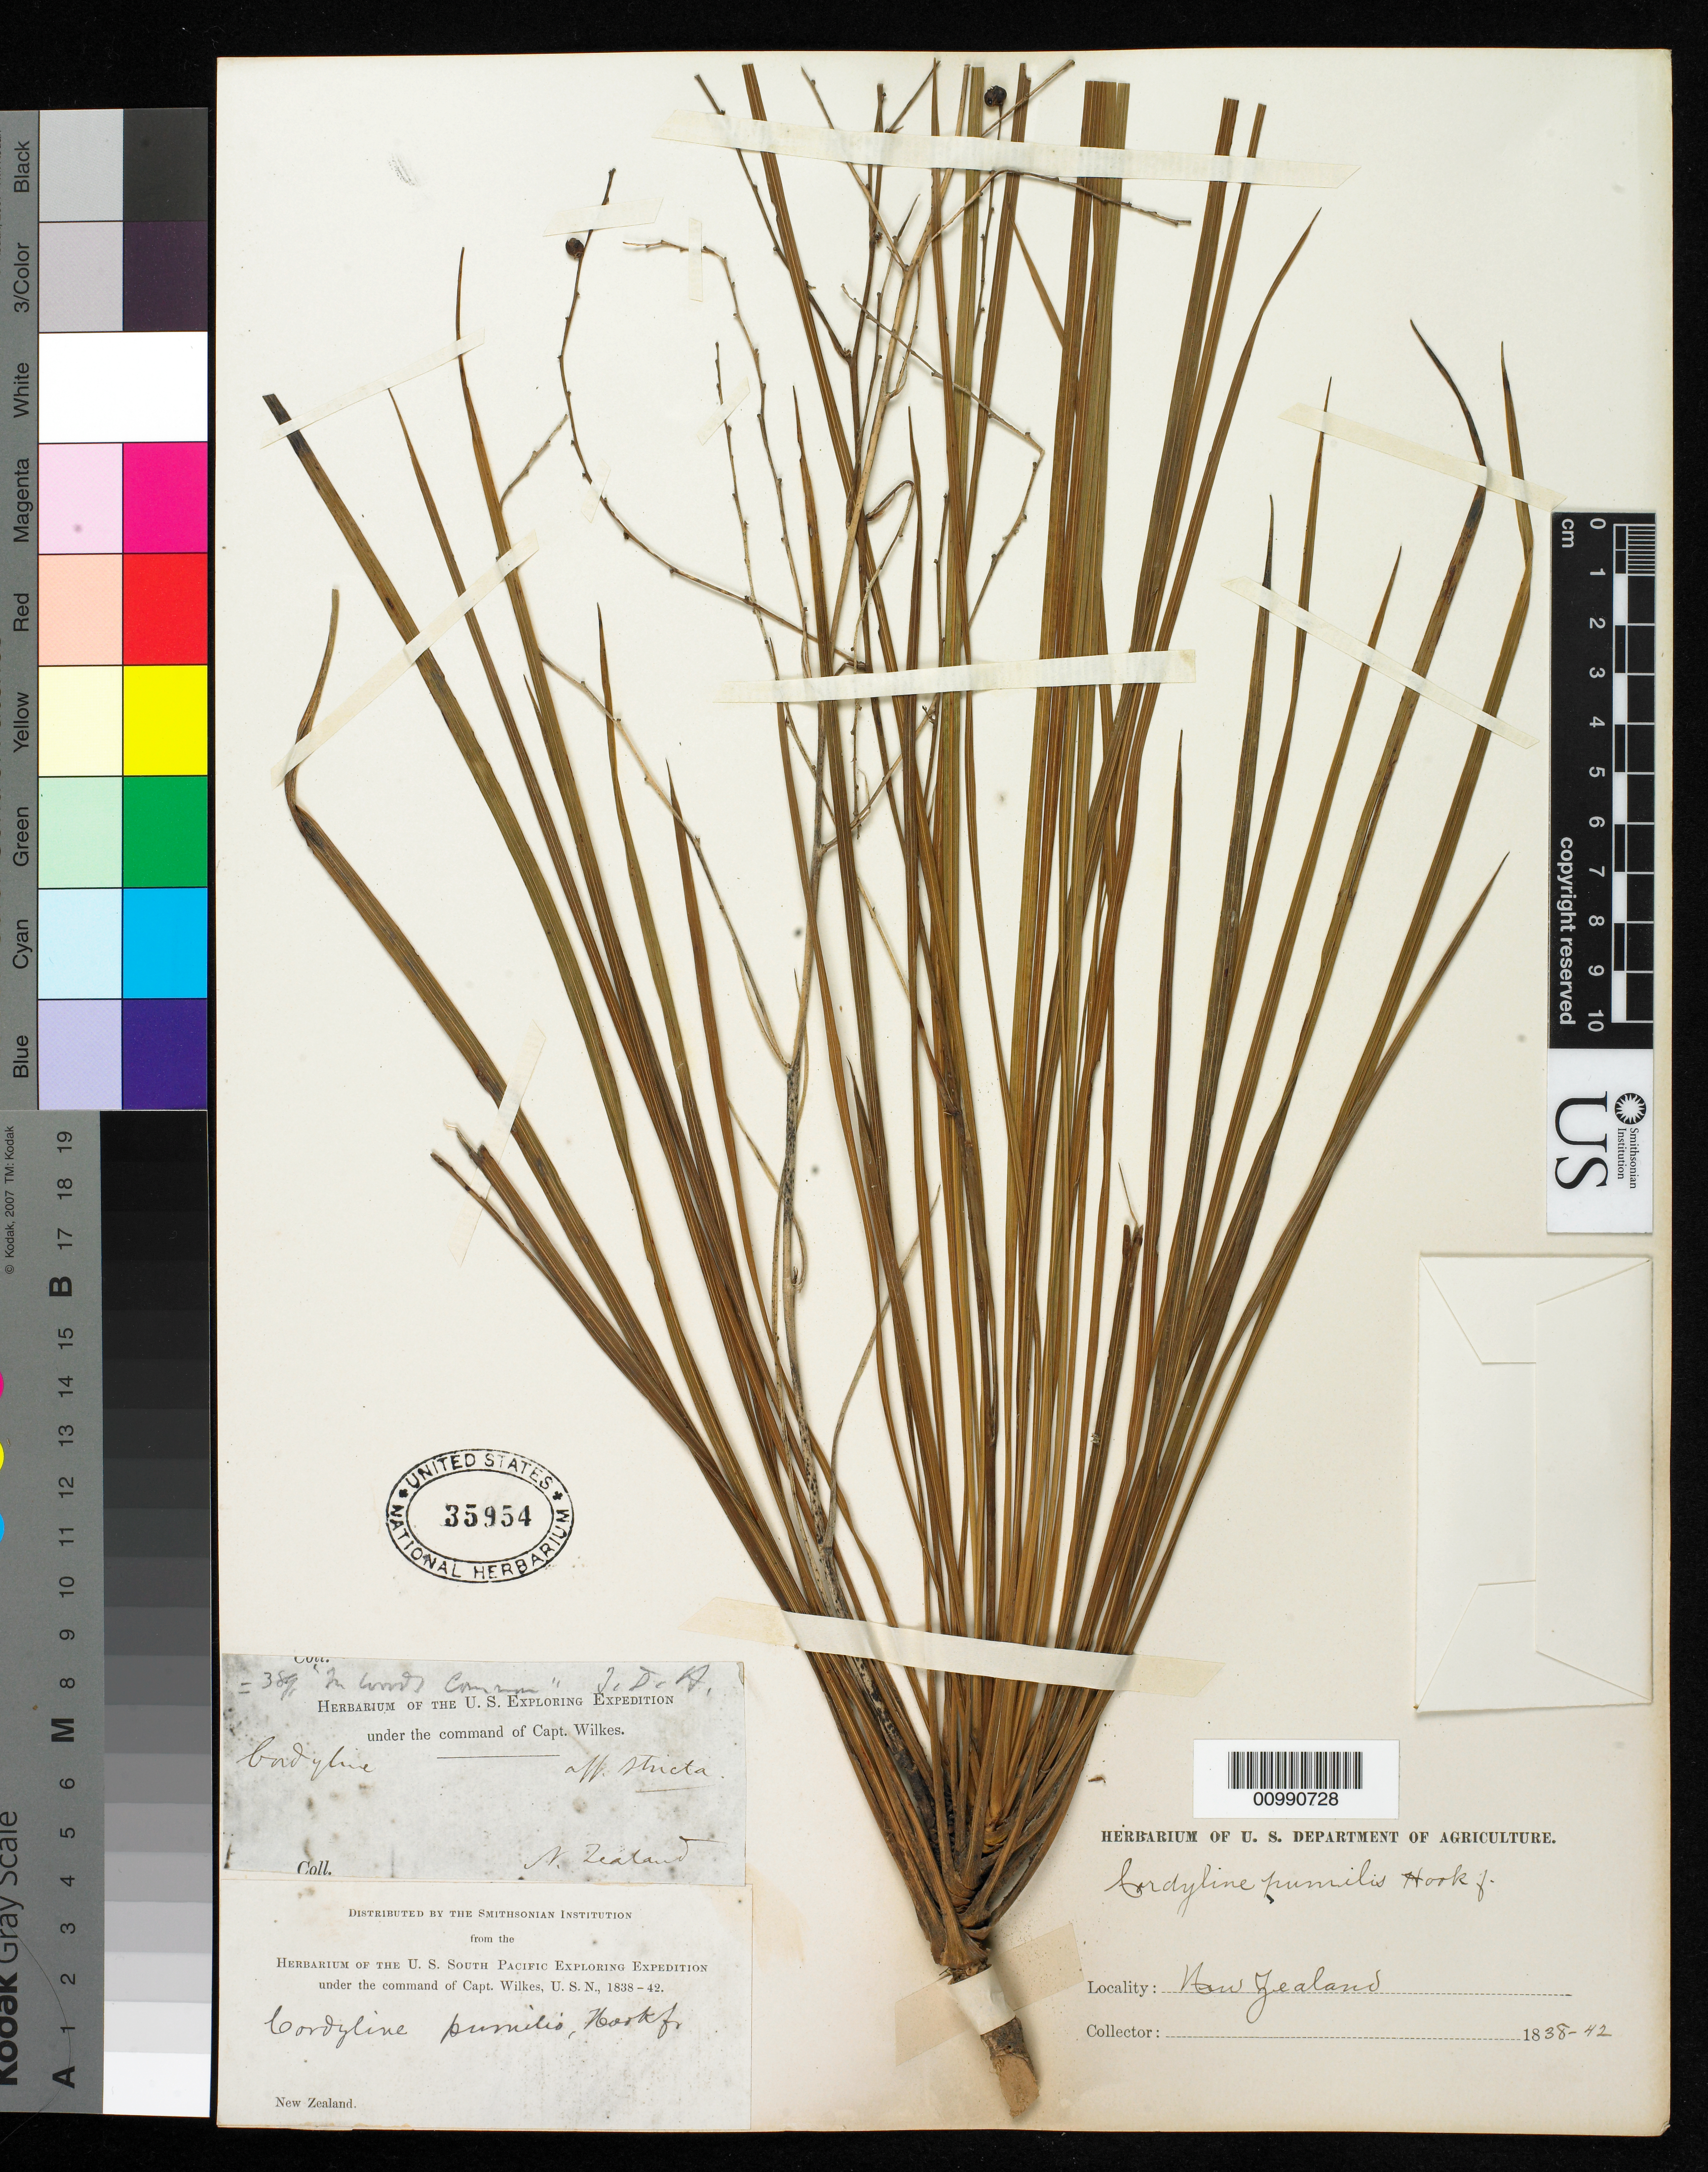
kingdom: Plantae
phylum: Tracheophyta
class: Liliopsida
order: Asparagales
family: Asparagaceae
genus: Cordyline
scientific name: Cordyline pumilio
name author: Hook. f.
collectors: Wilkes Explor. Exped.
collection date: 1838/1842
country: New Zealand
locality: New Zealand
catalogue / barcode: US 35954